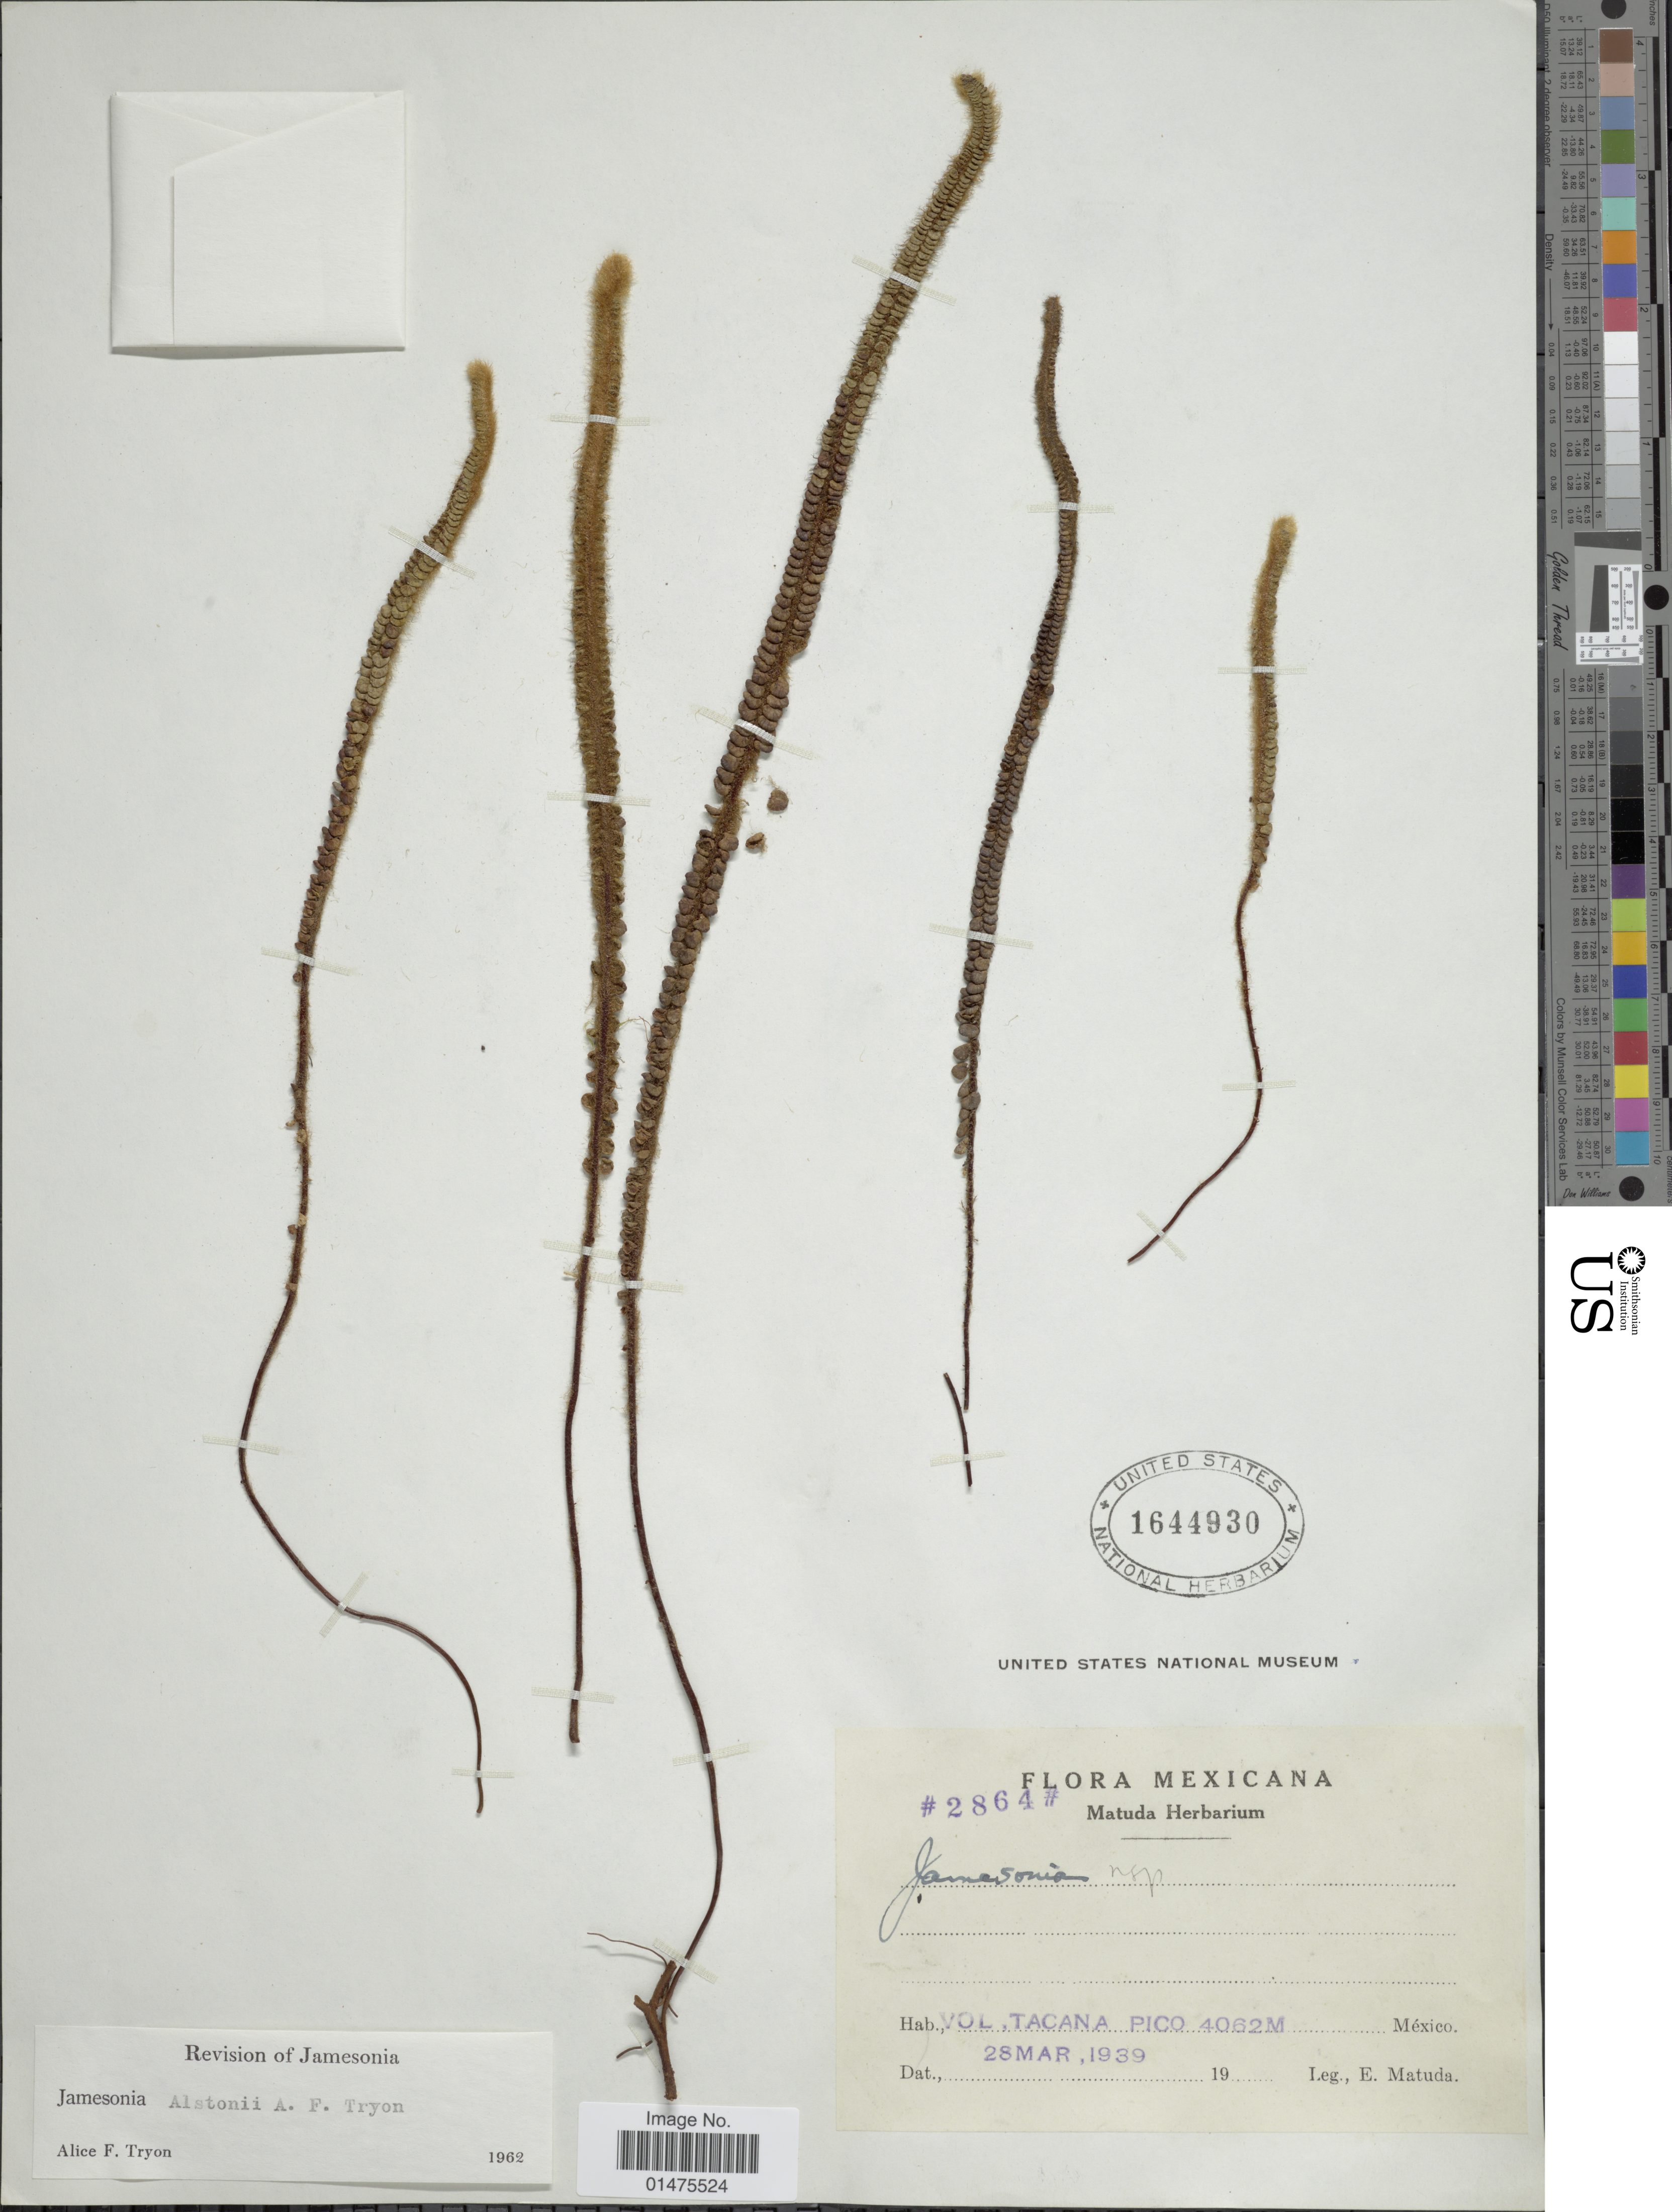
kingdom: Plantae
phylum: Tracheophyta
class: Polypodiopsida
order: Polypodiales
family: Pteridaceae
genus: Jamesonia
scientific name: Jamesonia alstonii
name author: A.F. Tryon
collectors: E. Matuda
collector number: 2864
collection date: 1939-03-28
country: Mexico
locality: Vol. Tacana Pico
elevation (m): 4062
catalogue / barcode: US 1644930